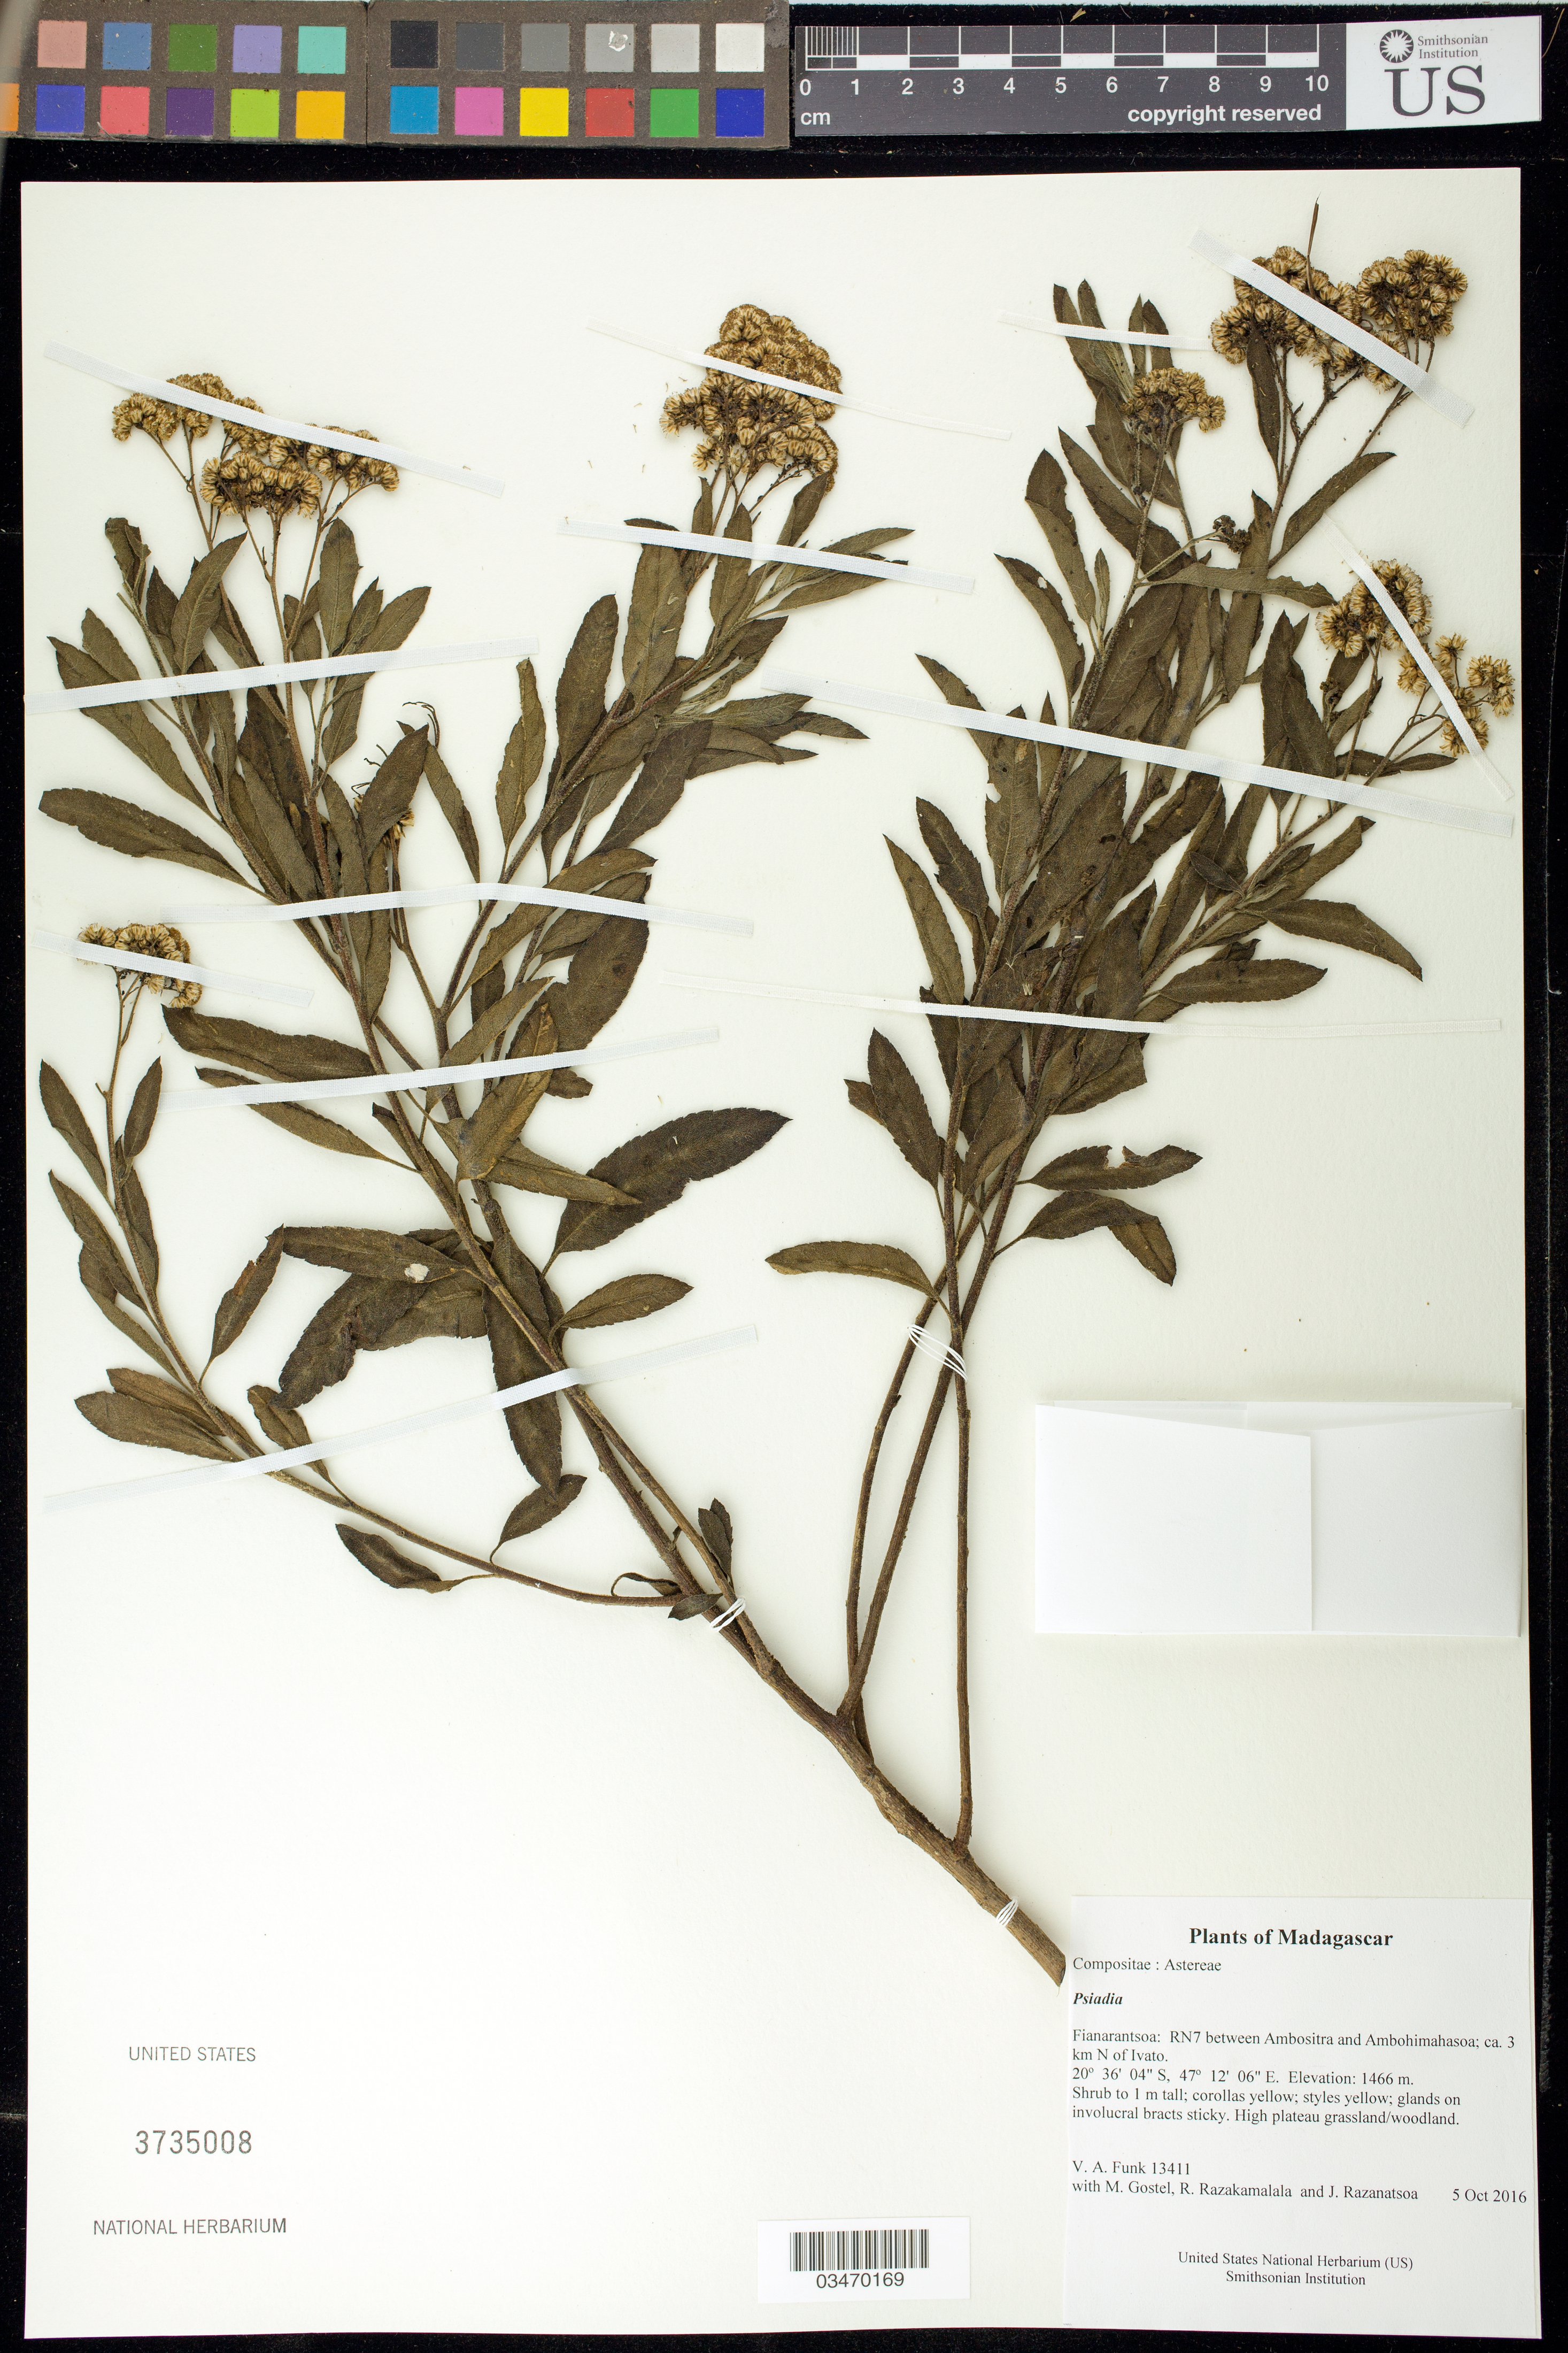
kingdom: Plantae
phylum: Tracheophyta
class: Magnoliopsida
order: Asterales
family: Asteraceae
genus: Psiadia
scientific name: Psiadia sp.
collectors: M. R. Gostel, R. Razakamalala & J. Razanatsoa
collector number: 13411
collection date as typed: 5 Oct 2016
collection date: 2016-10-05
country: Madagascar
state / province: Amoron'i Mania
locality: RN7 between Ambositra and Ambohimahasoa; ca. 3 km N of Ivato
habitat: High plateau grassland/woodland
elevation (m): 1466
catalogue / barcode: US 3735008